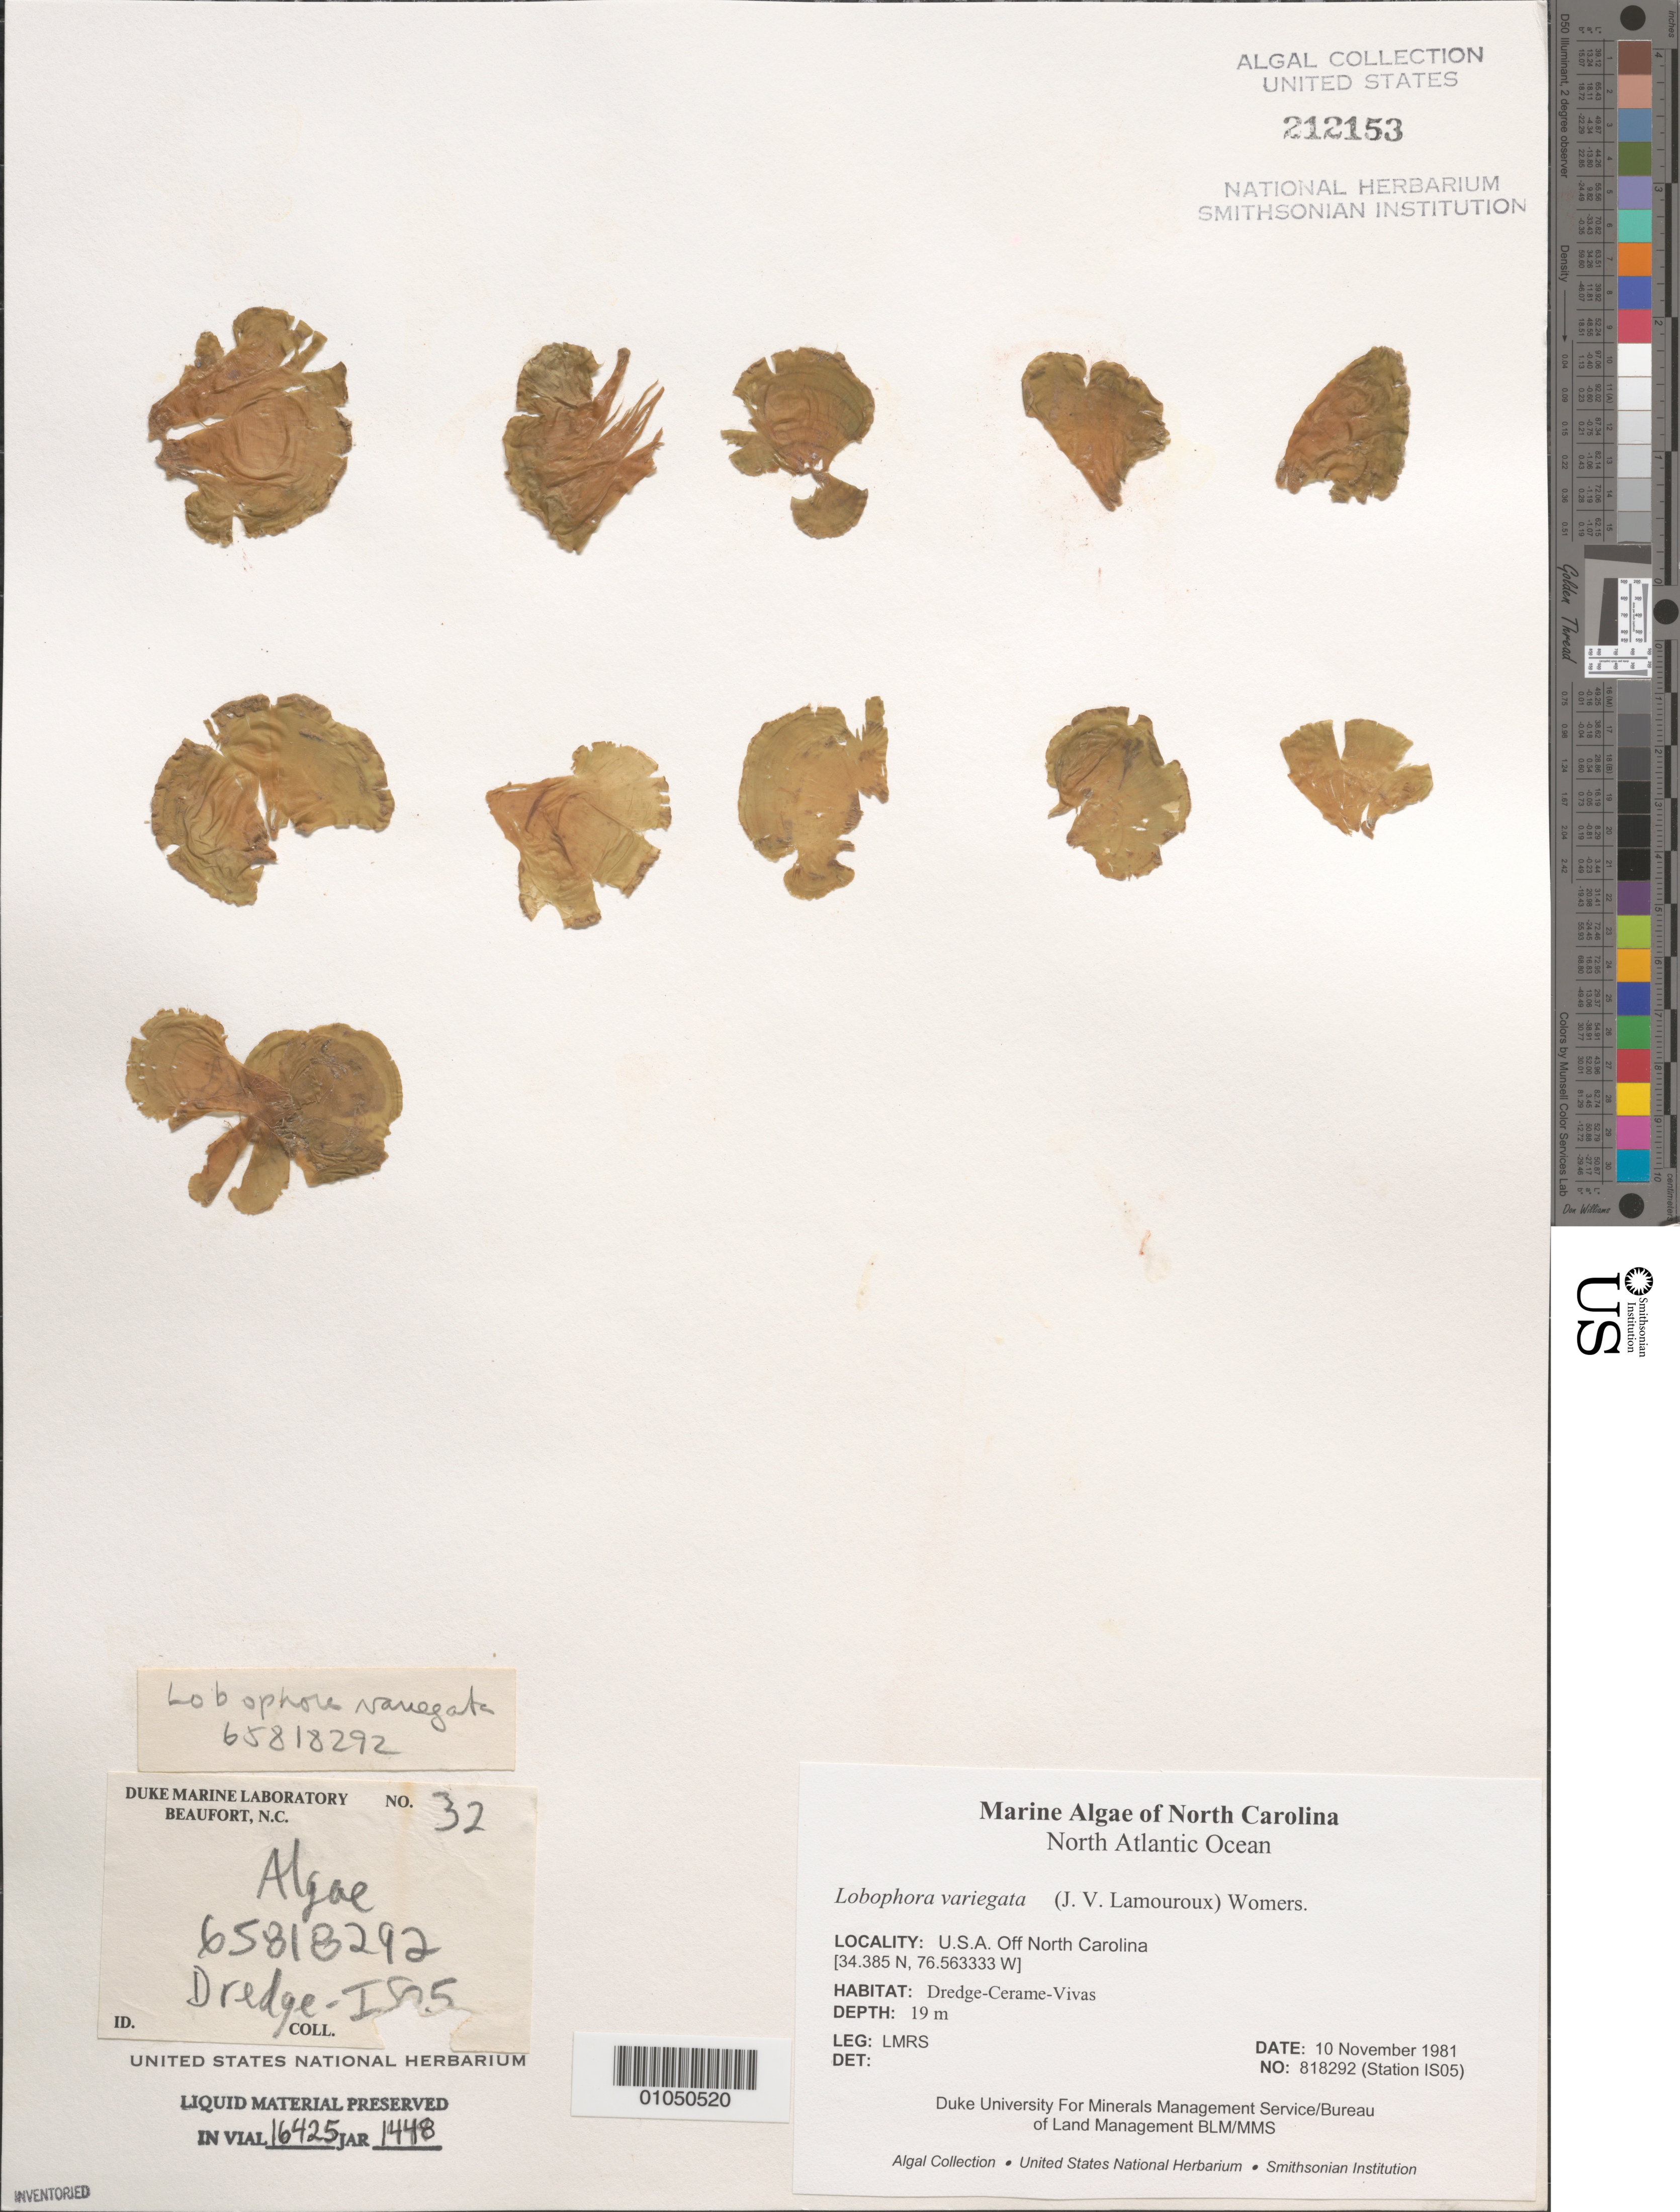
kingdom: Chromista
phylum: Ochrophyta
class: Phaeophyceae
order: Dictyotales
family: Dictyotaceae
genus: Lobophora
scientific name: Lobophora variegata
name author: (J.V.Lamouroux) Womersley & E.C. Oliveira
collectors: LMRS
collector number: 818292 (Station IS05)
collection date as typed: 10 Nov 1981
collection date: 1981-11-10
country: United States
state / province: North Carolina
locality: North Atlantic Ocean off North Carolina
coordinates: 34.385 N, 76.563333 W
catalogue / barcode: US 212153